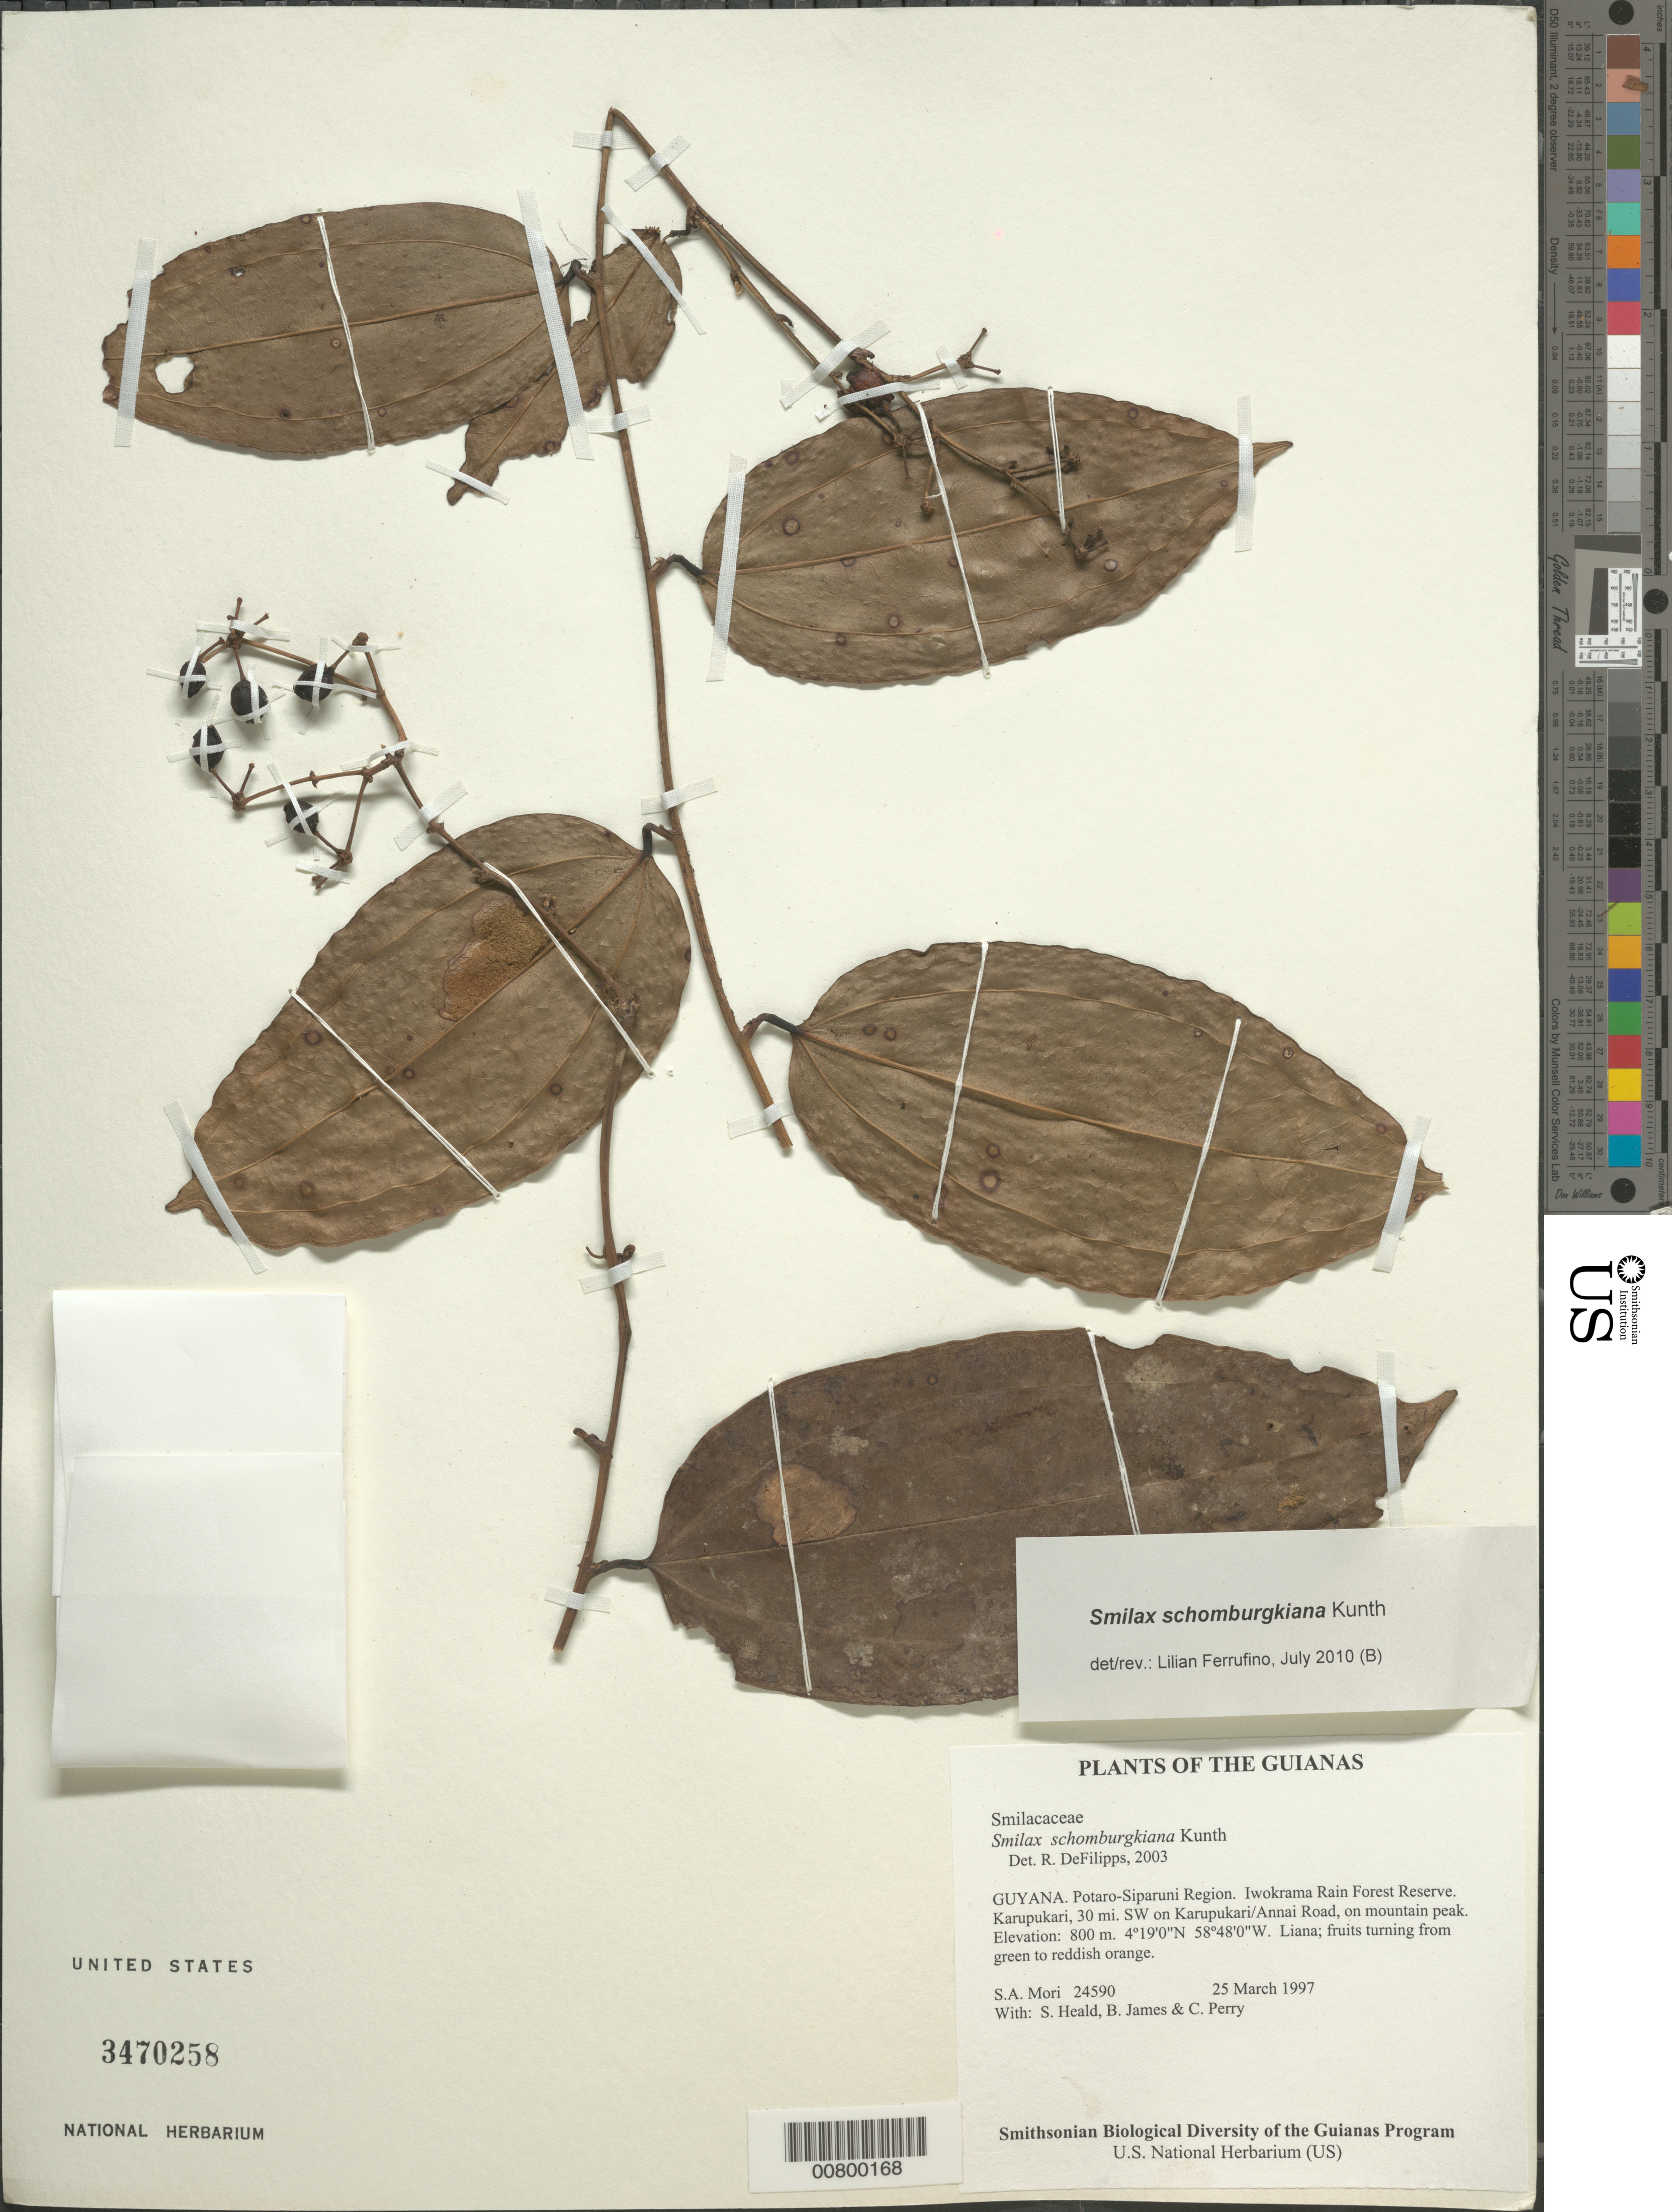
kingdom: Plantae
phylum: Tracheophyta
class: Liliopsida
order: Liliales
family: Smilacaceae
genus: Smilax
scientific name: Smilax schomburgkiana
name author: Kunth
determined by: DeFilipps, R. A.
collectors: S. Mori, S. Heald, B. James & C. Perry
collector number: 24590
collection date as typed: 25 March 1997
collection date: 1997-03-25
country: Guyana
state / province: Potaro-Siparuni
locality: Iwokrama Rain Forest Reserve. Karupukari, 30 mi. SW on Karupukari/Annai Road, on mountain peak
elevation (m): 800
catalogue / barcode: US 3470258